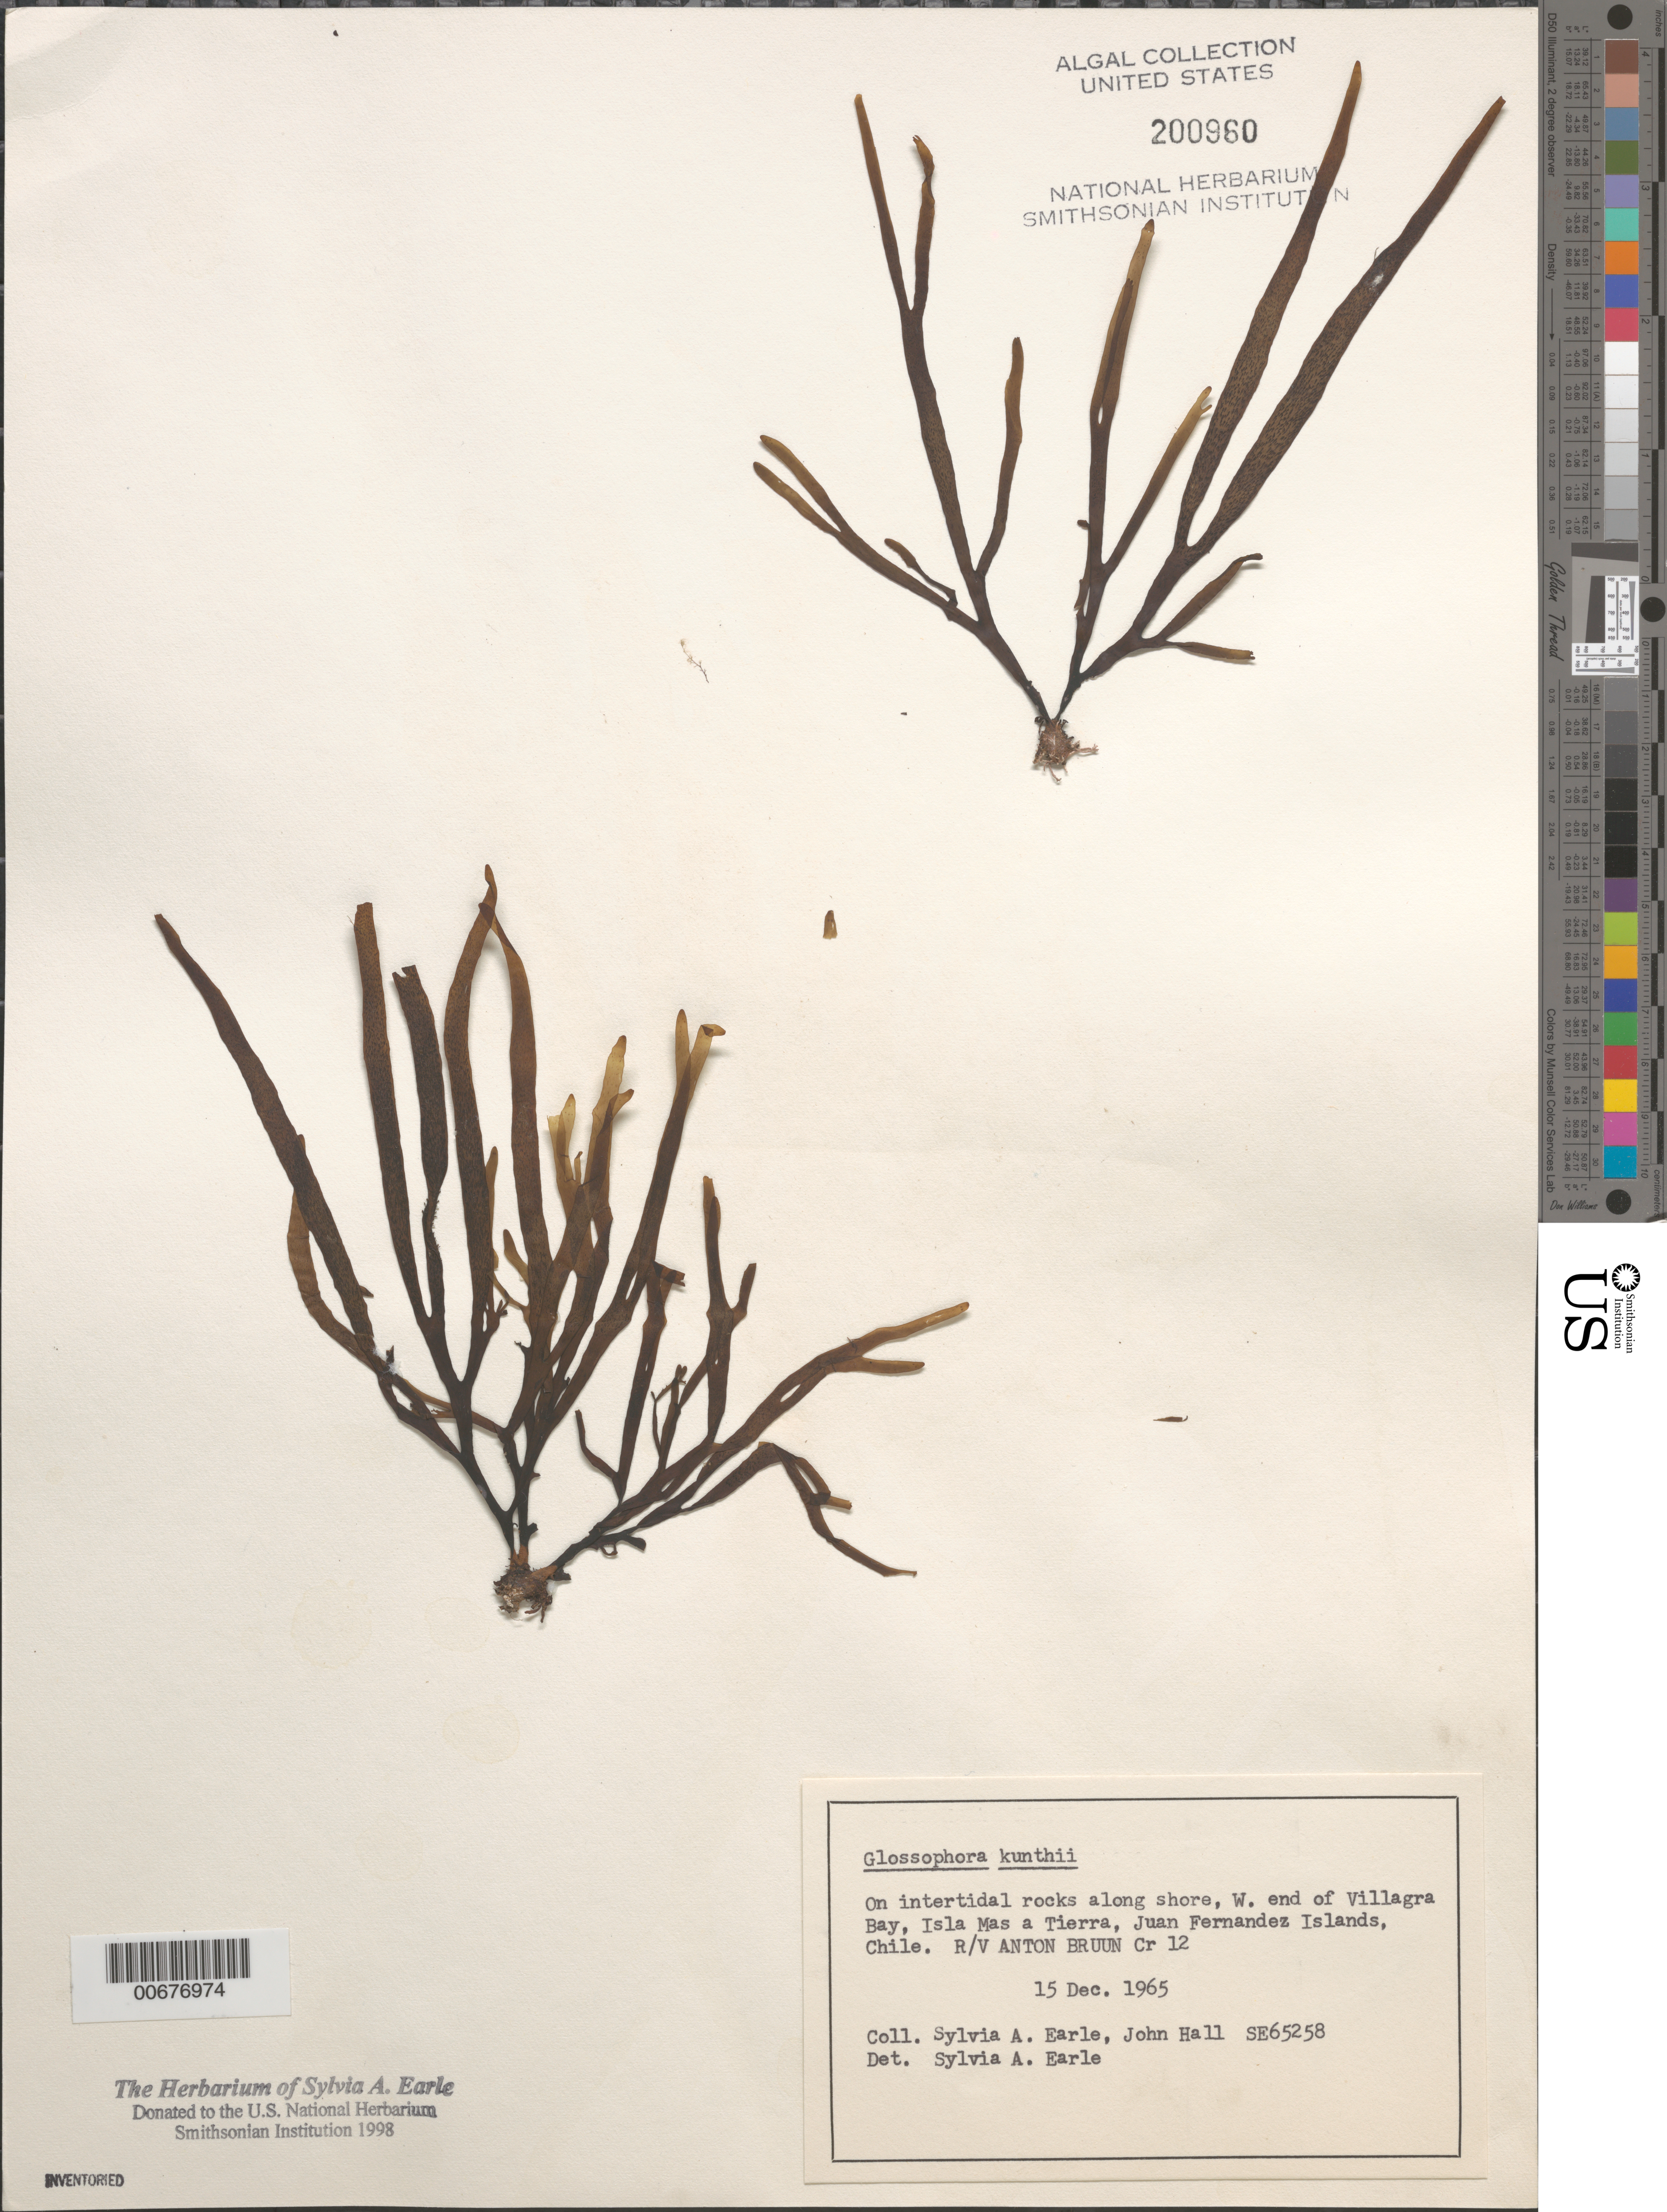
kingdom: Chromista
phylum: Ochrophyta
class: Phaeophyceae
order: Dictyotales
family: Dictyotaceae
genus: Dictyota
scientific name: Dictyota kunthii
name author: (C. Agardh) Grev.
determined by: Algae name updating Project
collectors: S. A. Earle & J. Hall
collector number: SE 65258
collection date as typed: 15 Dec 1965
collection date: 1965-12-15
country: Chile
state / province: Valparaíso (V)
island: Isla Más a Tierra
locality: Villagra Bay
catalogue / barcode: US 200960